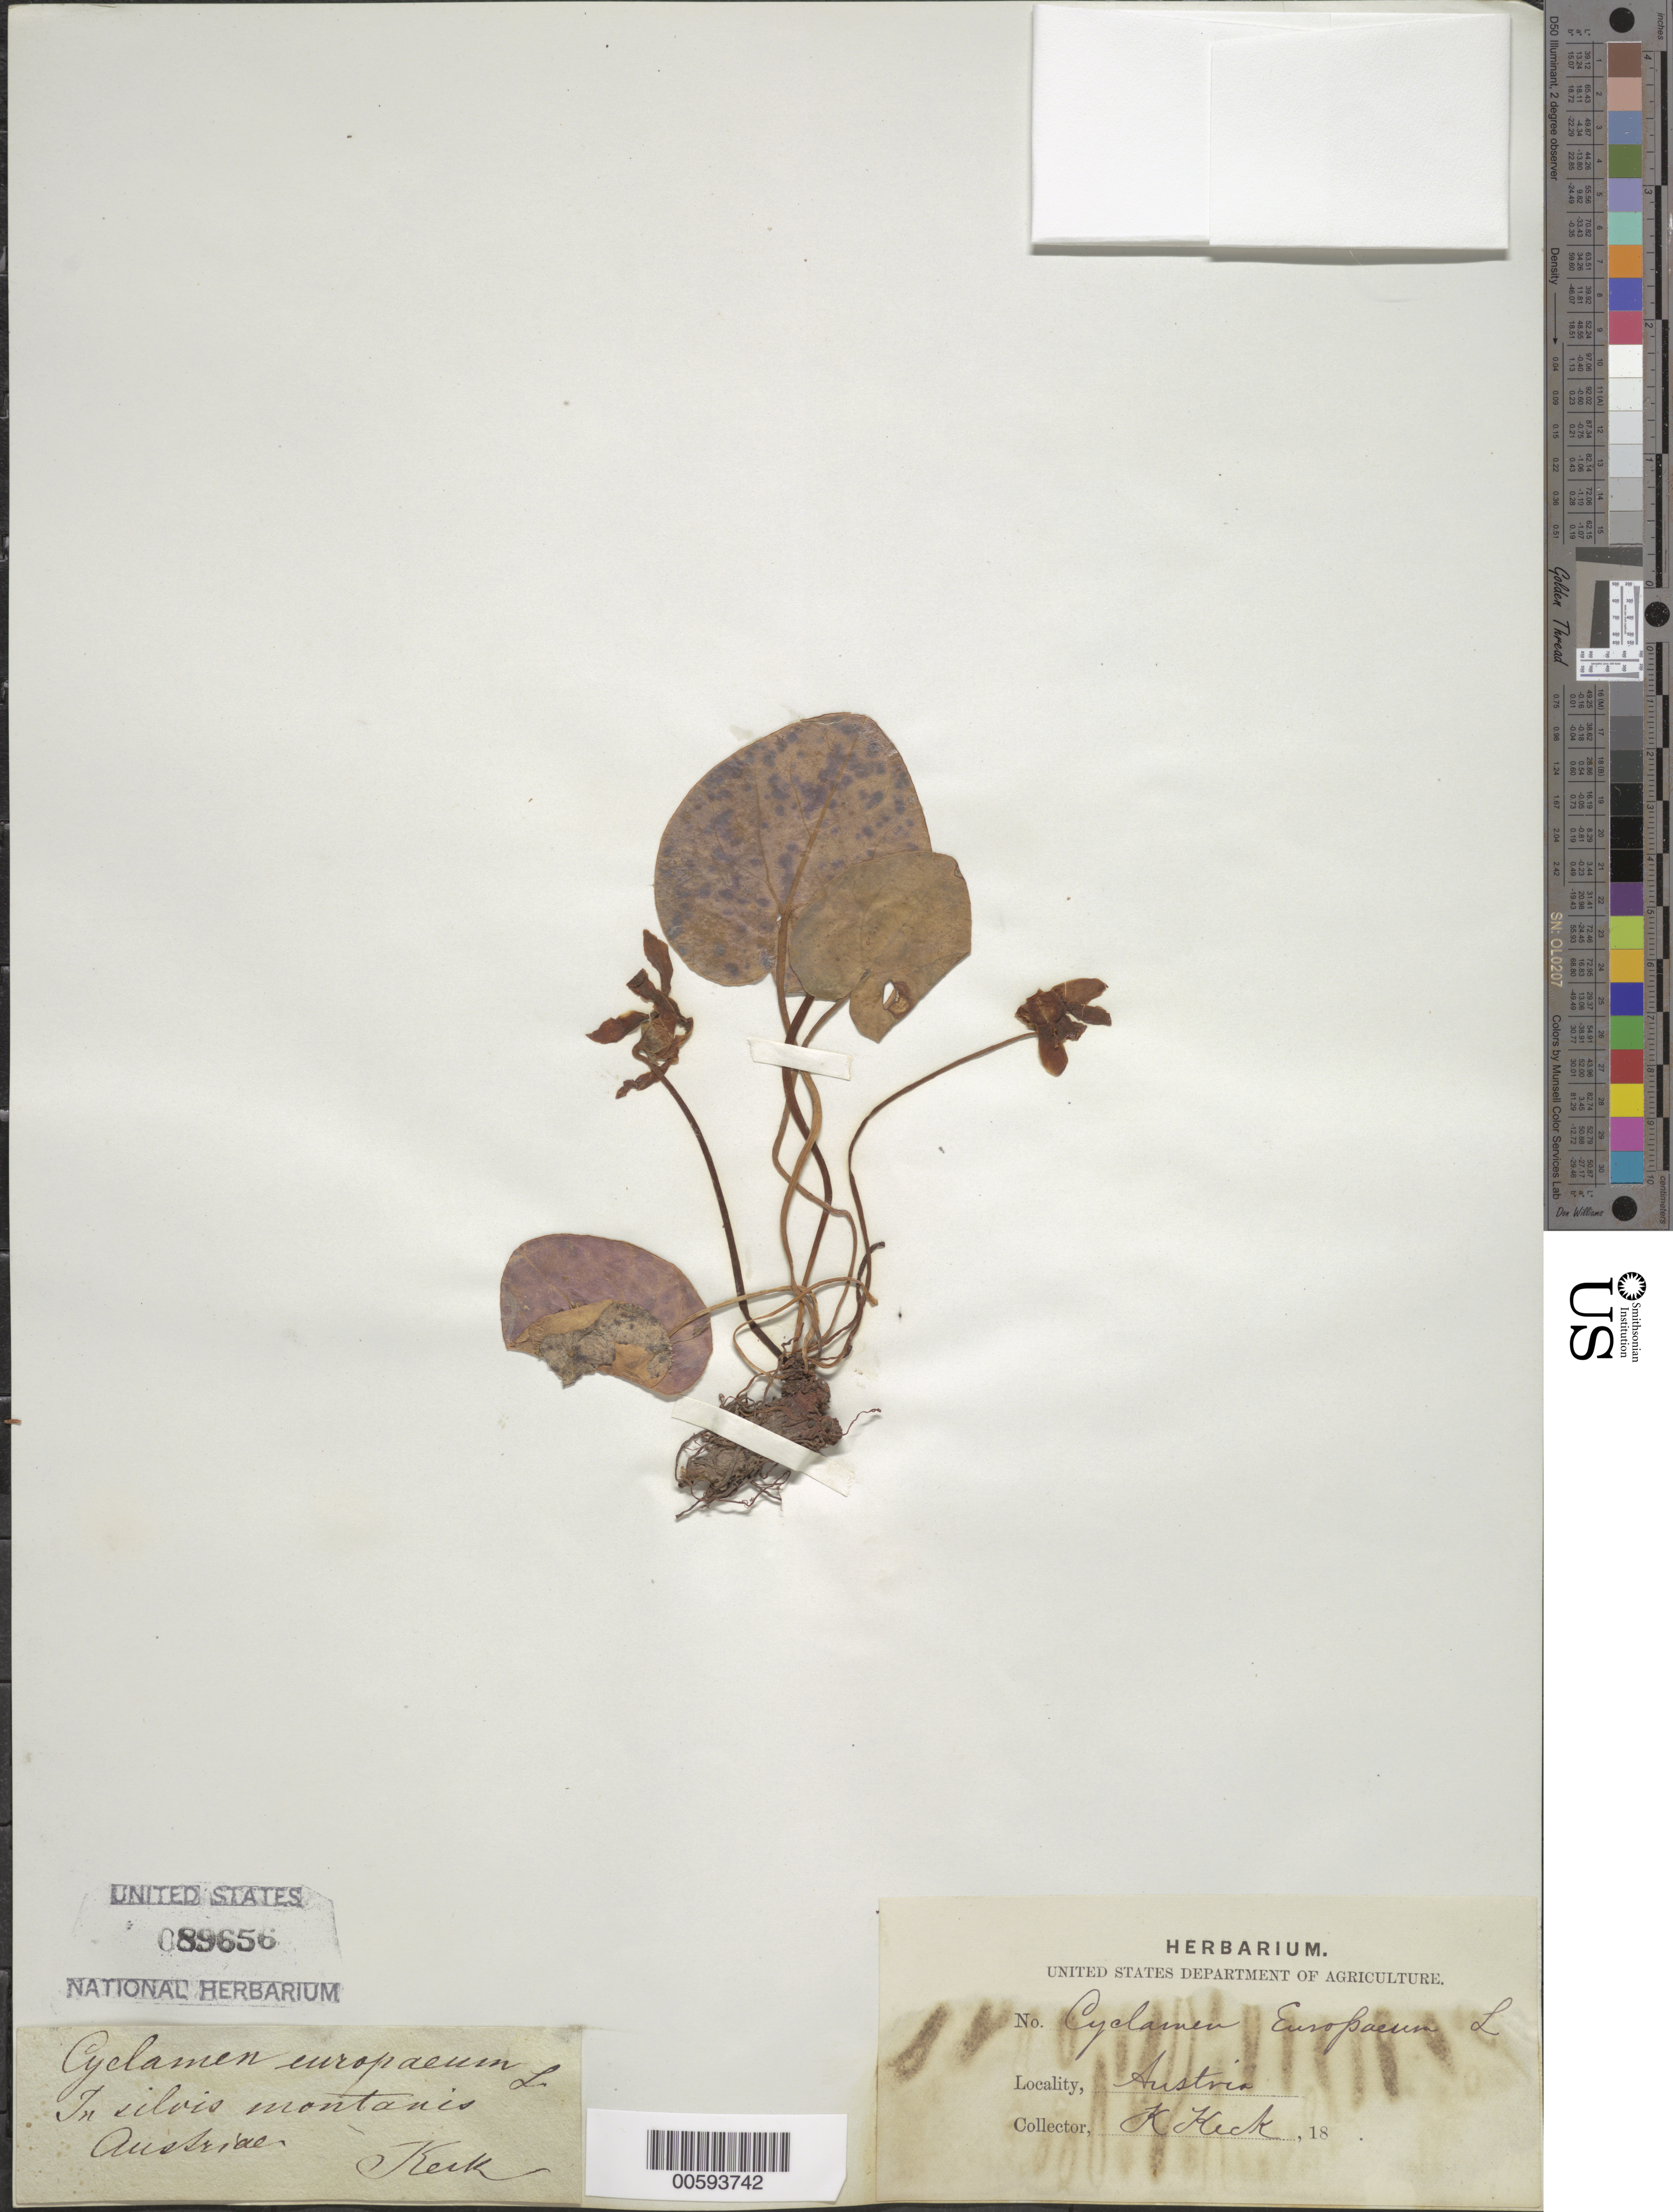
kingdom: Plantae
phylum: Tracheophyta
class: Magnoliopsida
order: Ericales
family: Primulaceae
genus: Cyclamen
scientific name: Cyclamen europaeum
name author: L.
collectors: K. Keck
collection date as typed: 18--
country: Austria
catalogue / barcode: US 89656